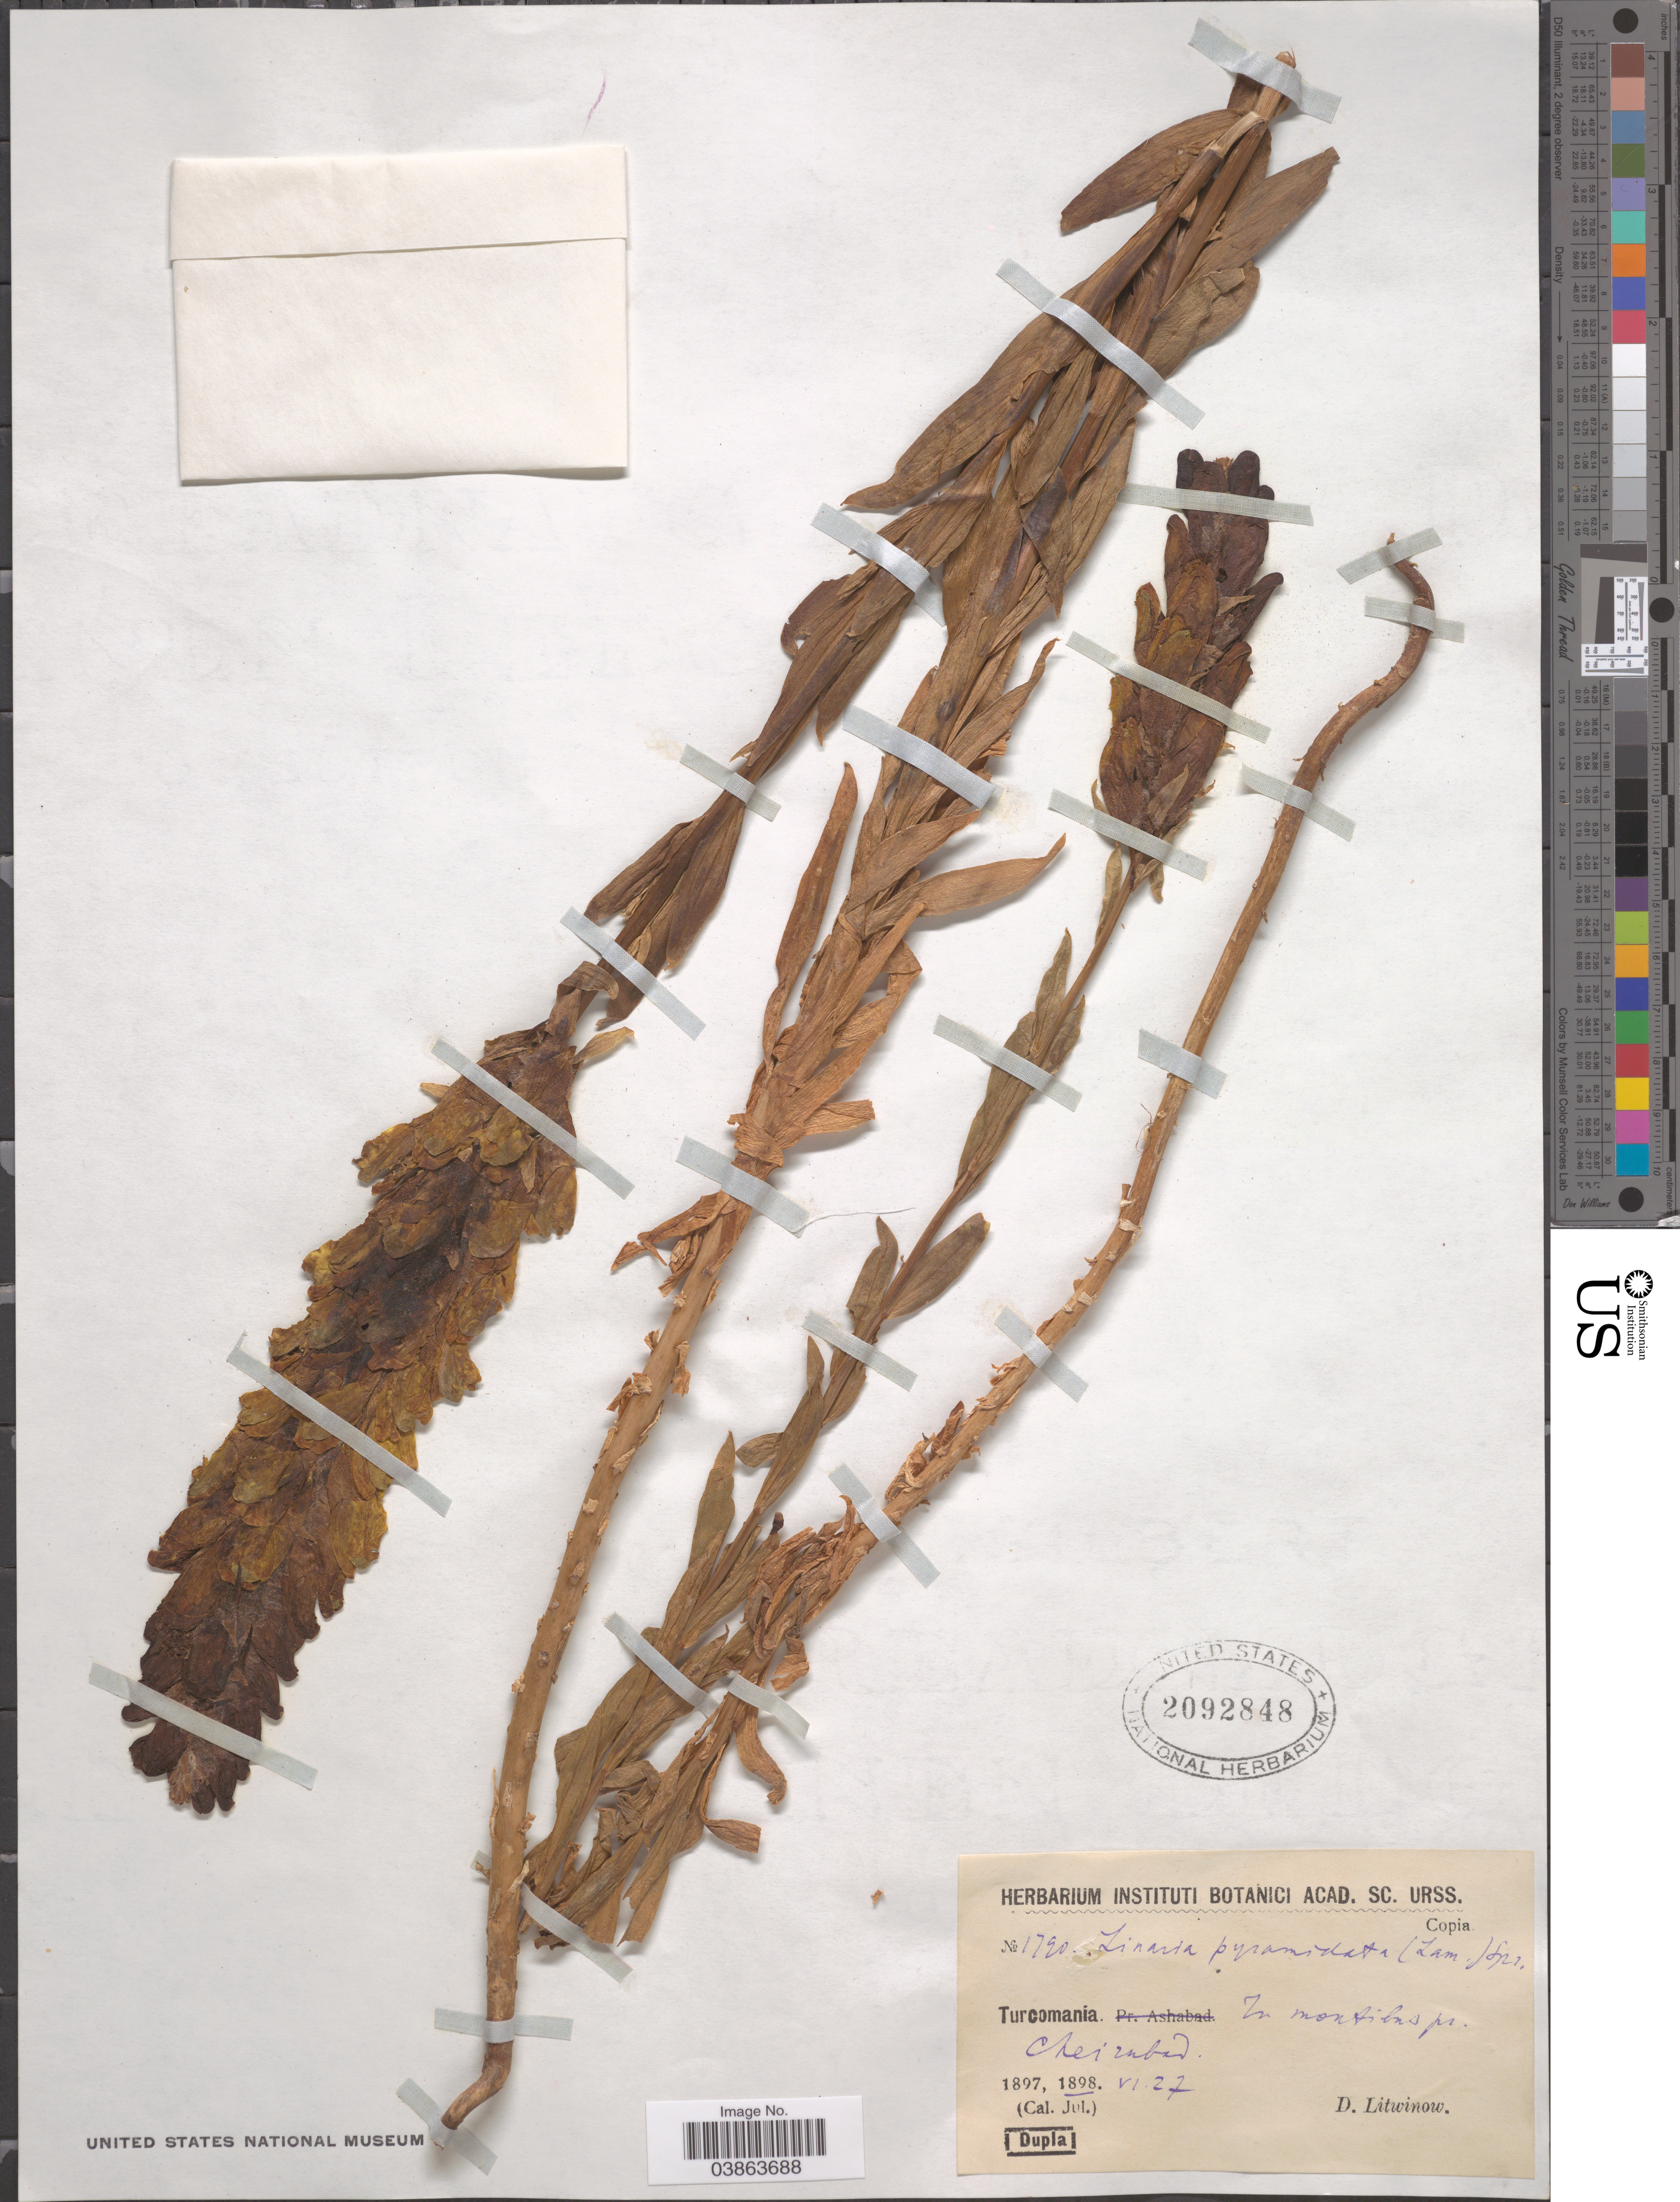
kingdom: Plantae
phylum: Tracheophyta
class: Magnoliopsida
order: Lamiales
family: Plantaginaceae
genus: Linaria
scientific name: Linaria pyramidata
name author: Schur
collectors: D. Litwinow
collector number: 1790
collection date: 1898-06-27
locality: Turcomania. In montibus pr. Cheirubad [interpreted].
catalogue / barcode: US 2092848